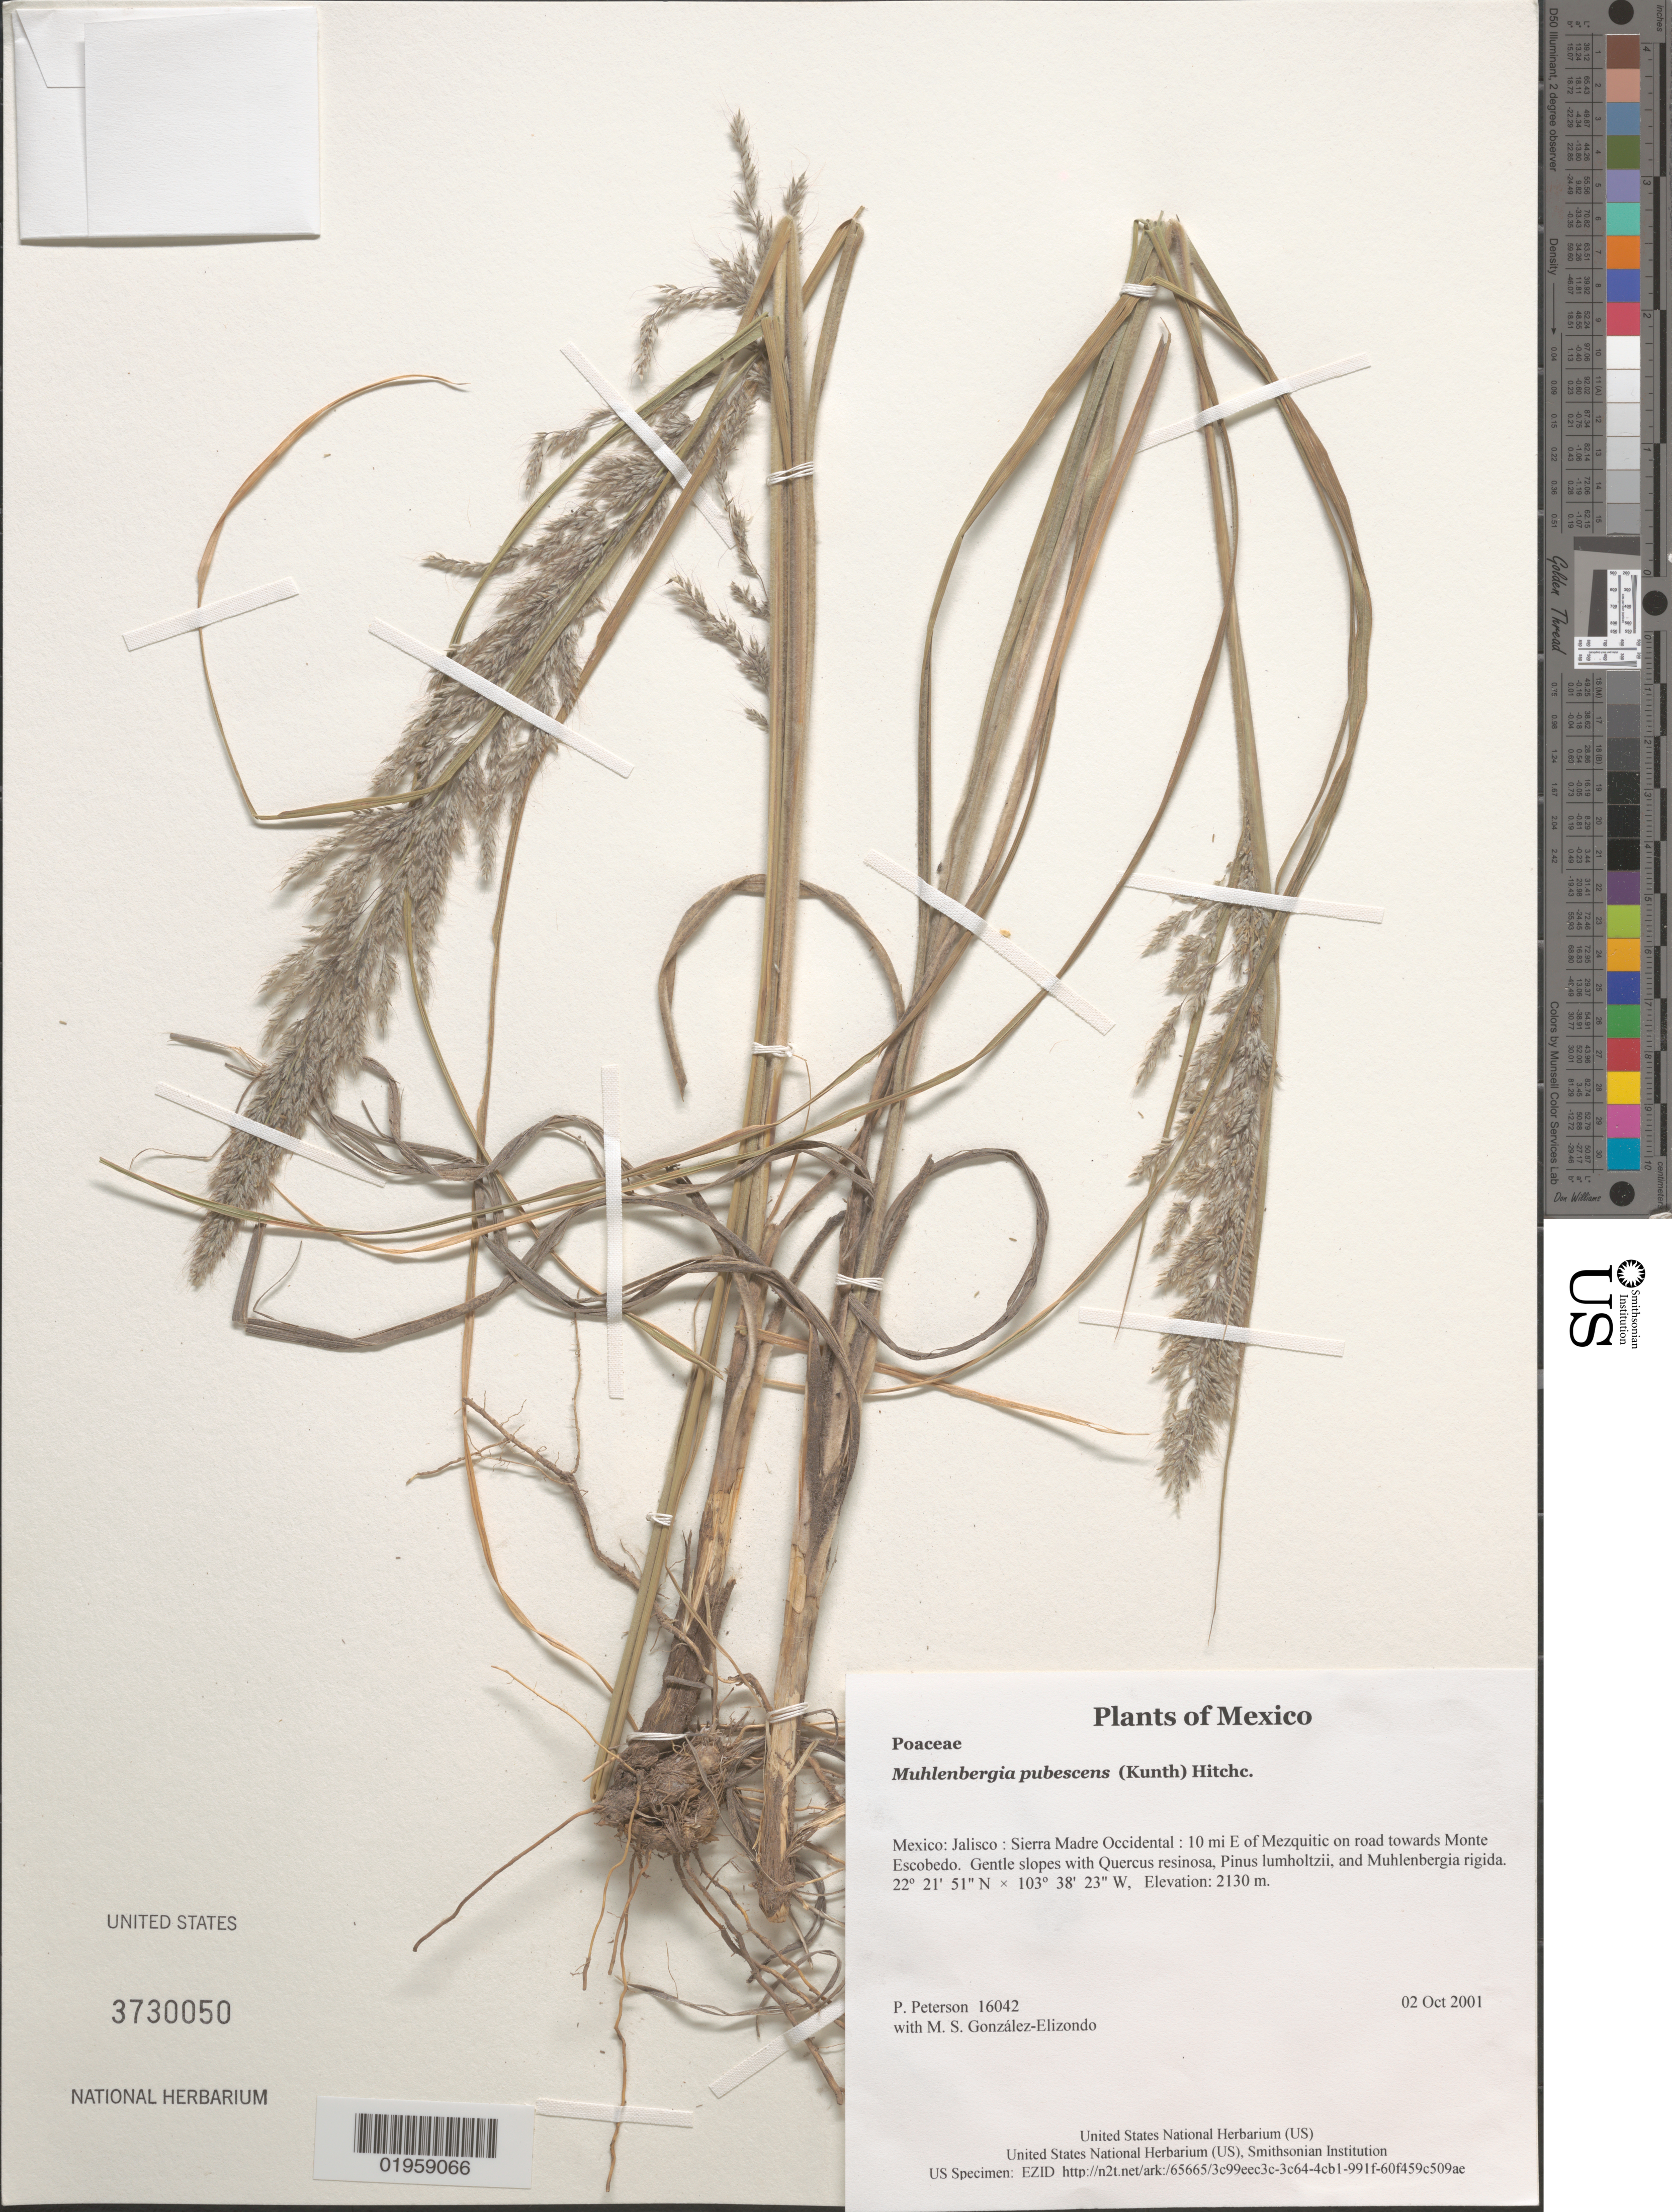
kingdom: Plantae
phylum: Tracheophyta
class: Liliopsida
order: Poales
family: Poaceae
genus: Muhlenbergia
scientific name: Muhlenbergia pubescens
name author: (Kunth) Hitchc.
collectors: P. M. Peterson & M. S. González-Elizondo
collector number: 16042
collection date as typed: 02 Oct 2001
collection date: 2001-10-02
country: Mexico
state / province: Jalisco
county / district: Sierra Madre Occidental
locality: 10 mi E of Mezquitic on road towards Monte Escobedo. Gentle slopes with Quercus resinosa, Pinus lumholtzii, and Muhlenbergia rigida.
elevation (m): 2130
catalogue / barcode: US 3730050